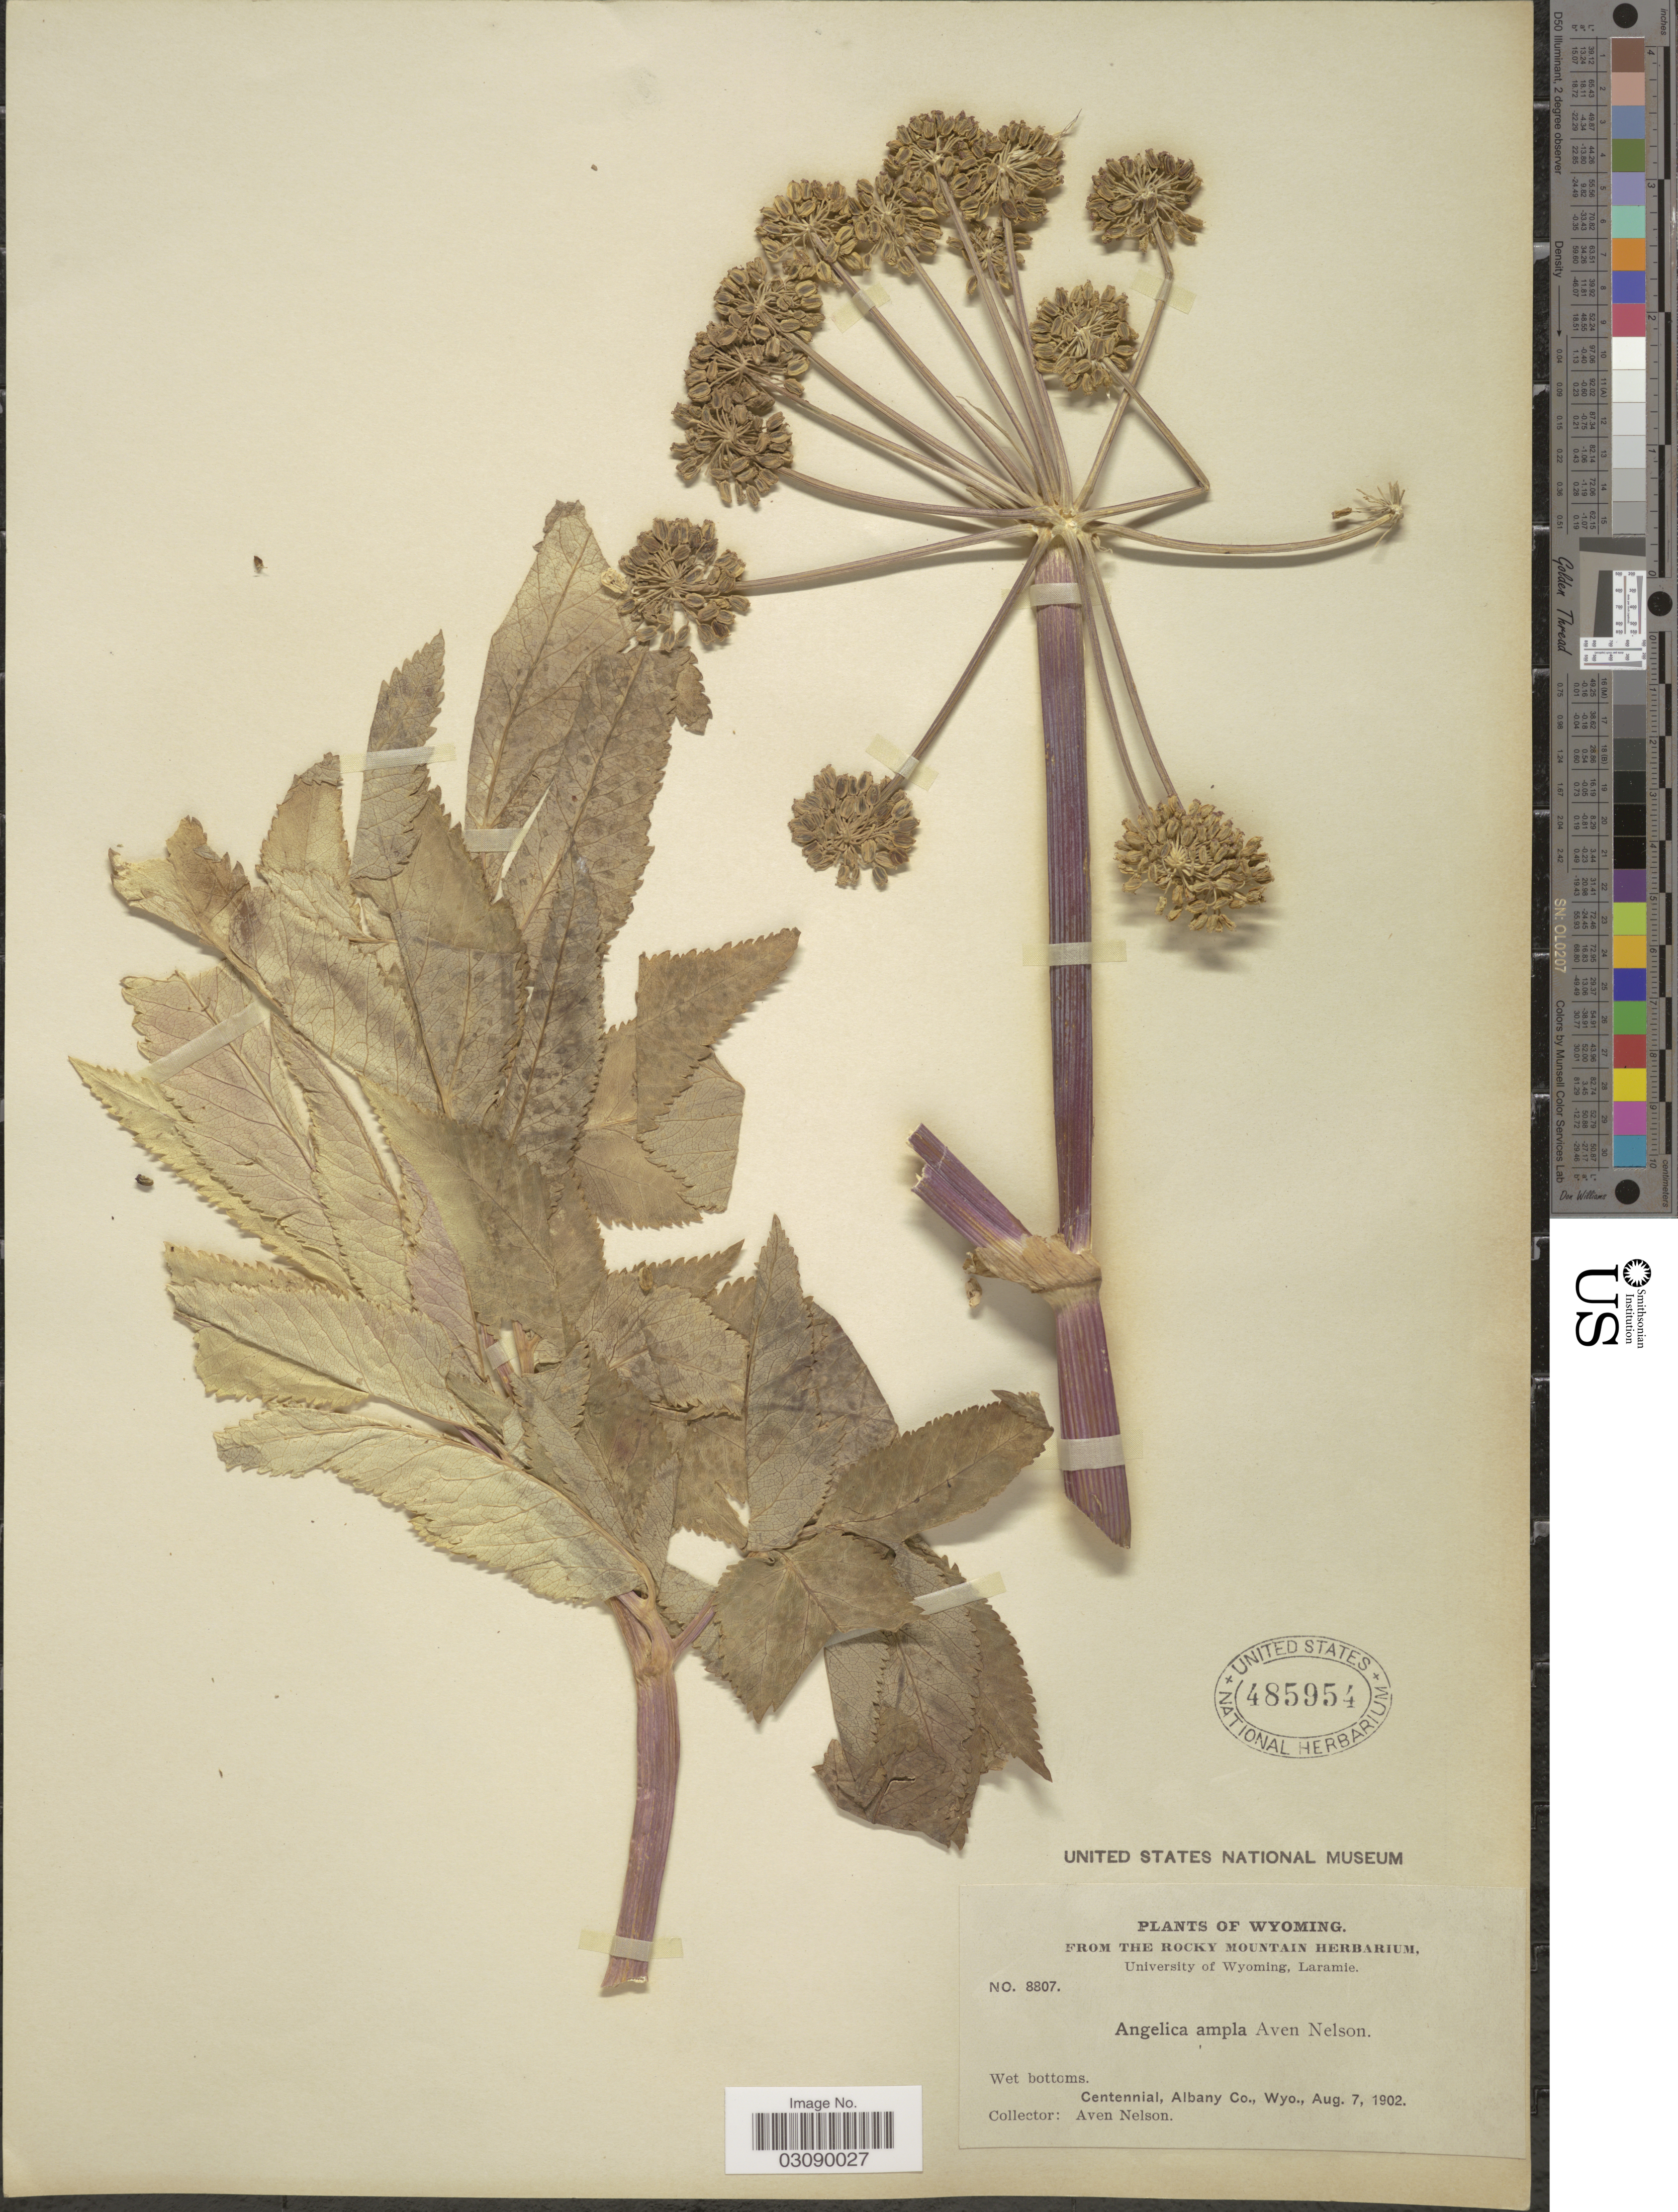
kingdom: Plantae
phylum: Tracheophyta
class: Magnoliopsida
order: Apiales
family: Apiaceae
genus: Angelica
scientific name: Angelica ampla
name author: A. Nelson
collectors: A. Nelson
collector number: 8807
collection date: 1902-08-07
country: United States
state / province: Wyoming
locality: Centennial, Albany Co., Wyo.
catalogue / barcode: US 485954